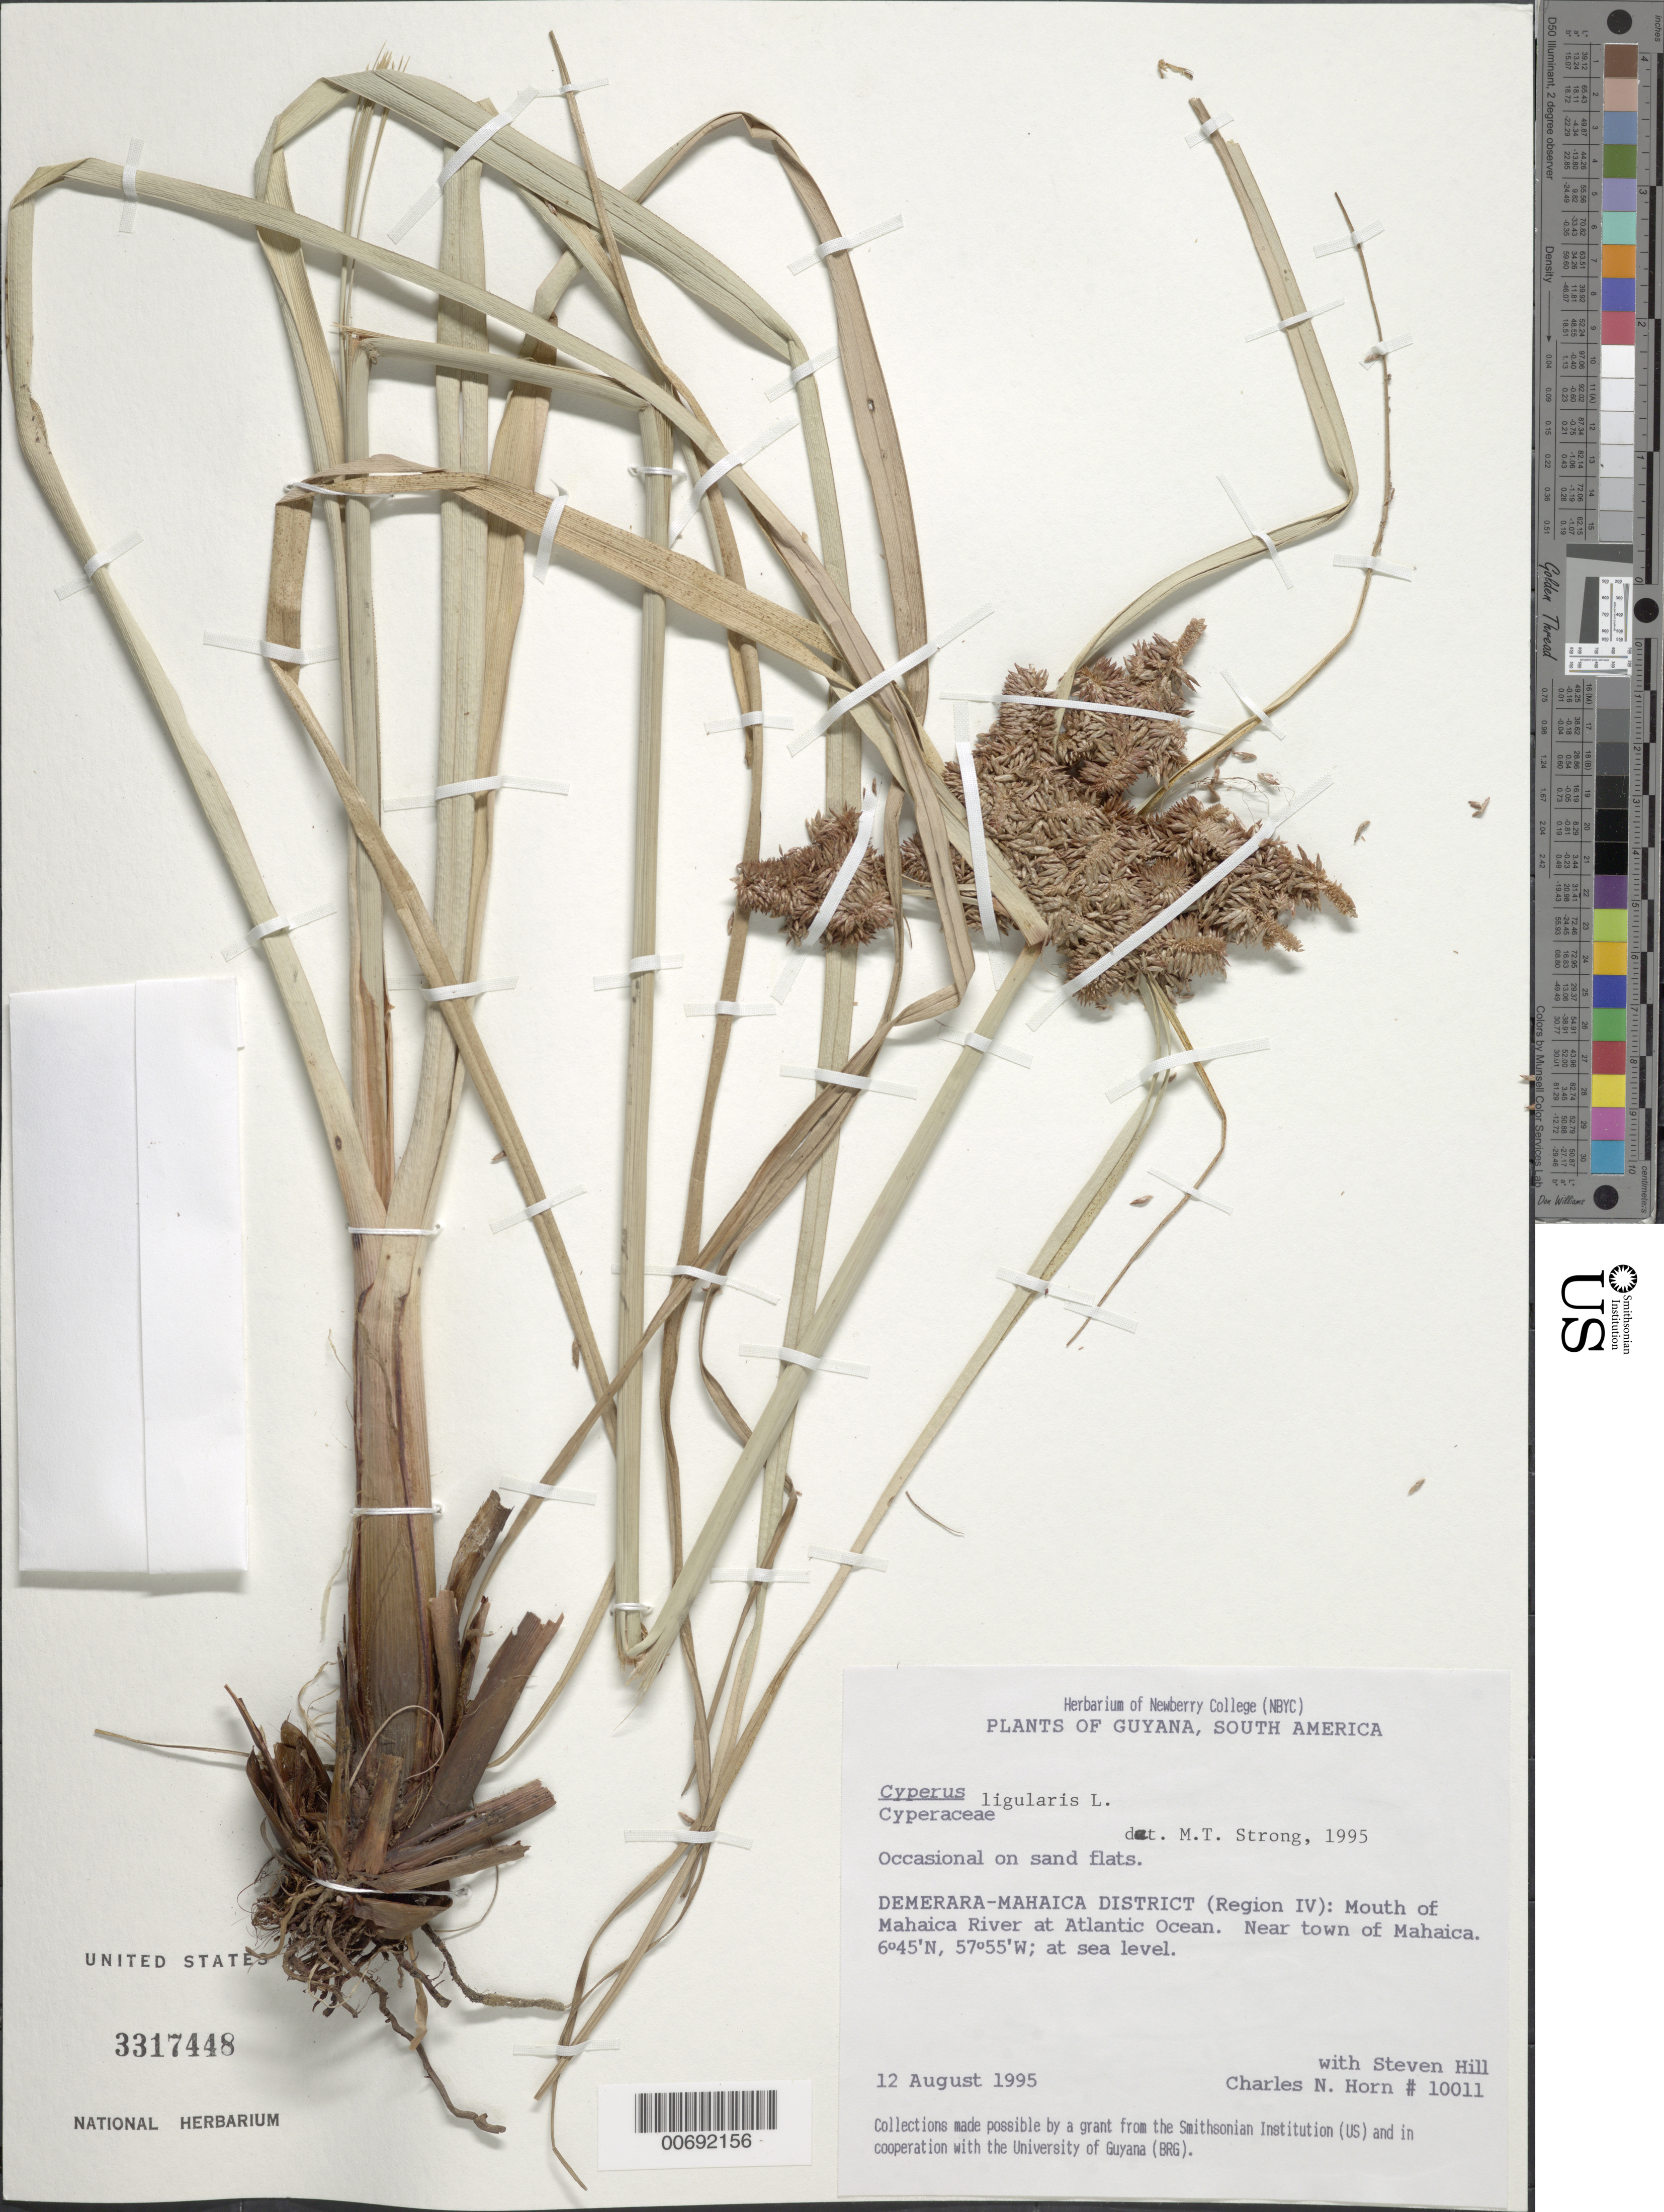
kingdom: Plantae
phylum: Tracheophyta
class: Liliopsida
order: Poales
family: Cyperaceae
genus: Cyperus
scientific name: Cyperus ligularis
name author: L.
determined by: Strong, M. T., (US), Smithsonian Institution - National Museum of Natural History (UNITED STATES)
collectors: C. N. Horn & S. Hill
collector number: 10011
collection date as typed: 12-Aug-95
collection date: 1995-08-12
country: Guyana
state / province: Demerara-Mahaica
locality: Mahaica R., mouth at Atlantic Ocean, near town of Mahaica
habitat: Sand flats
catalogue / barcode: US 3317448